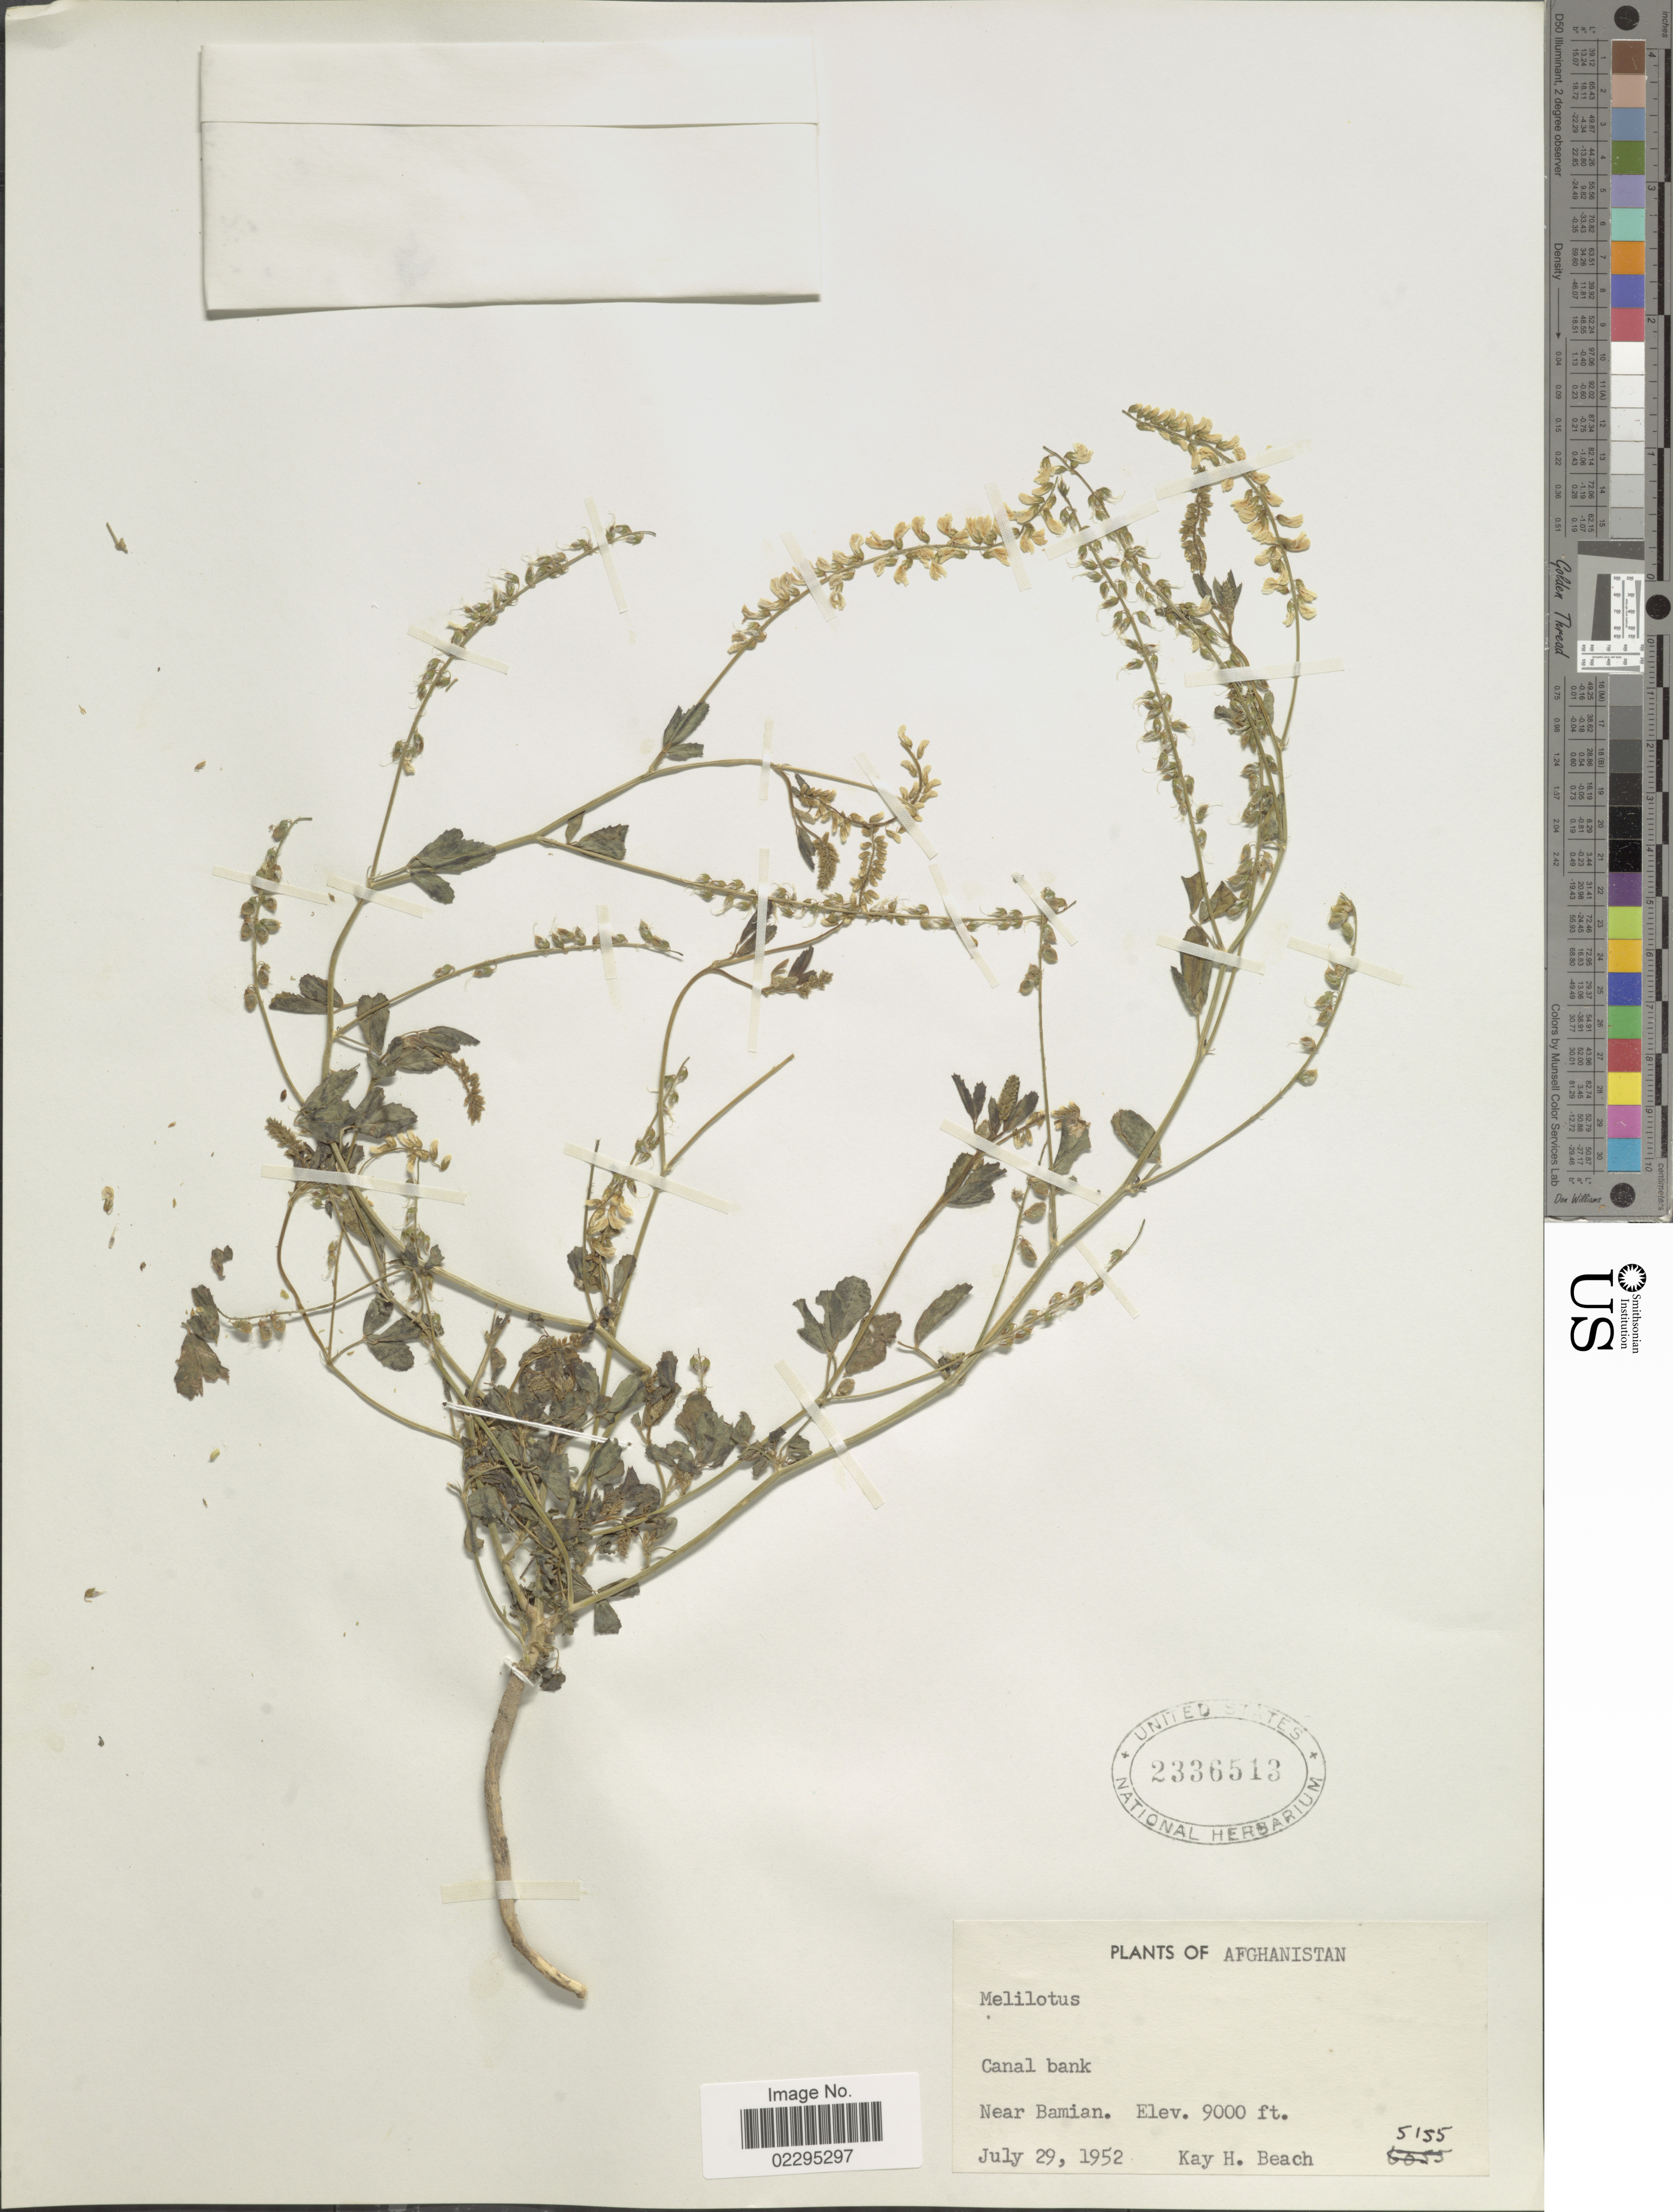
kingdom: Plantae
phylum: Tracheophyta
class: Magnoliopsida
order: Fabales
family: Fabaceae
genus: Melilotus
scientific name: Melilotus sp.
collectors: K. H. Beach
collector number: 5155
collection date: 1952-07-29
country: Afghanistan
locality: Canal bank, near Bamian,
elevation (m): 2743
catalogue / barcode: US 2336513